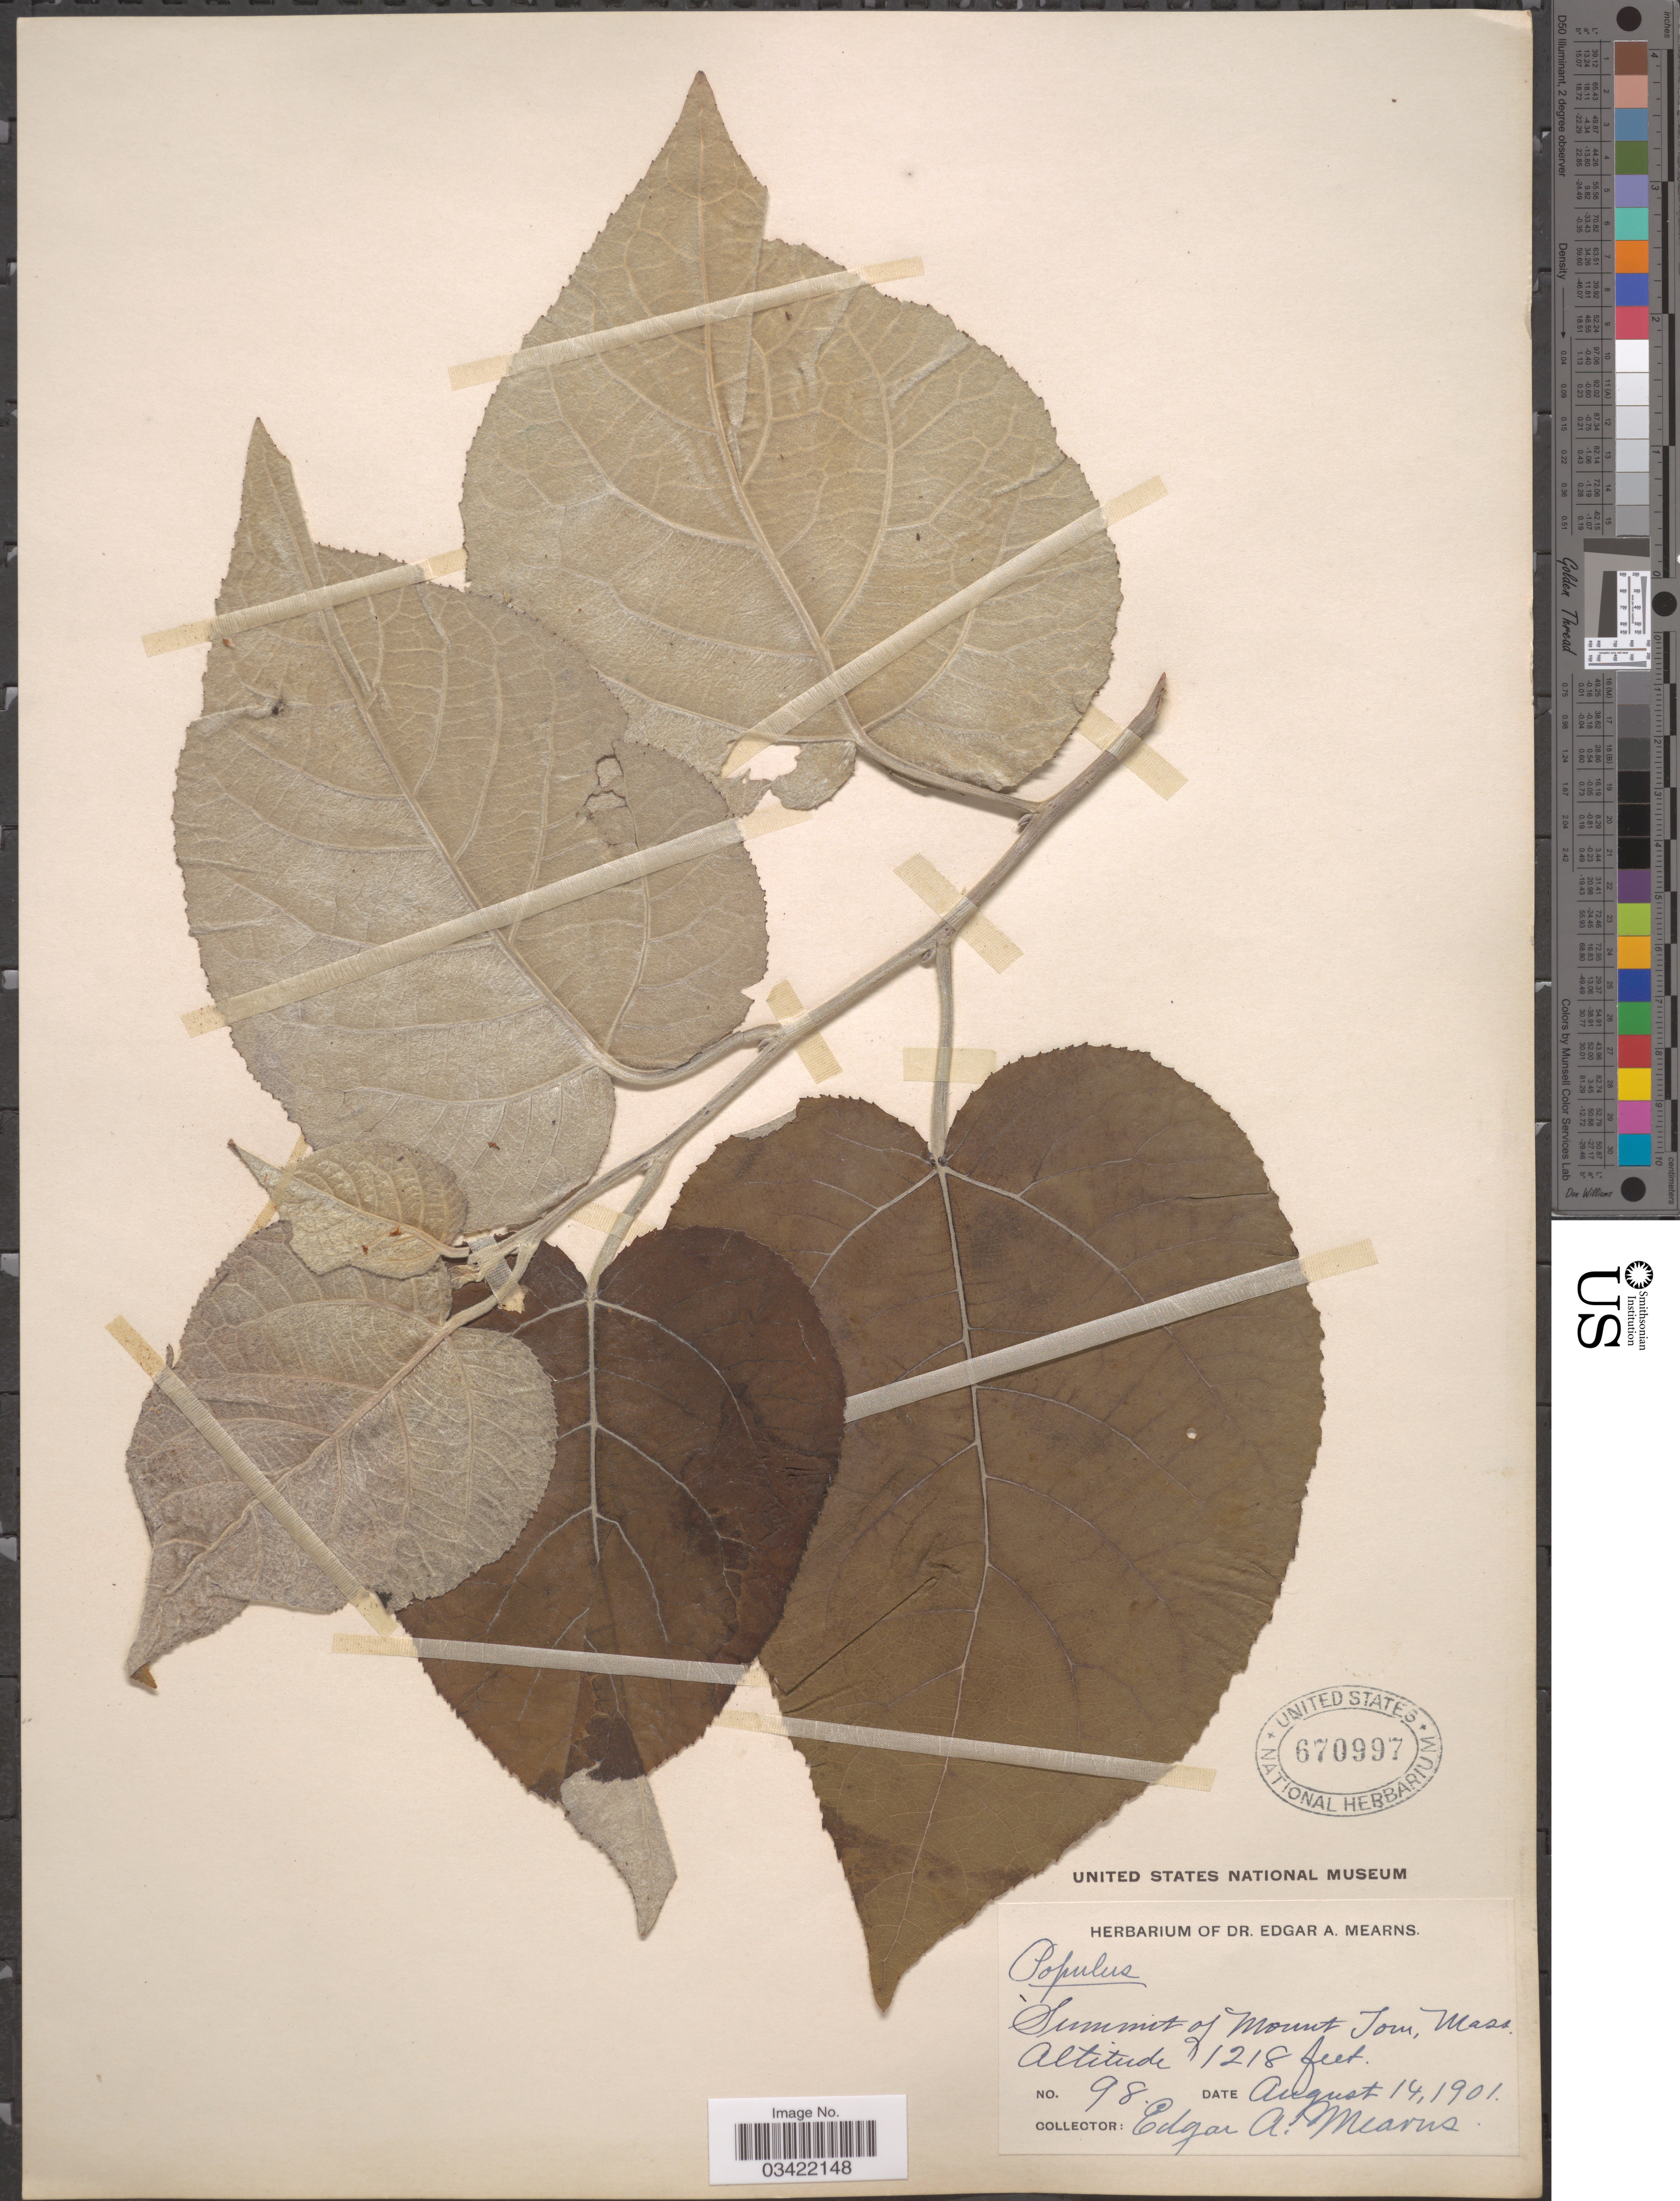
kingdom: Plantae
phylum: Tracheophyta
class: Magnoliopsida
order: Malpighiales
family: Salicaceae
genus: Populus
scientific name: Populus grandidentata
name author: Michx.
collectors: E. A. Mearns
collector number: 98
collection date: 1901-08-14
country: United States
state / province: Massachusetts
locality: Summit of Mount Tom.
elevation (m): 371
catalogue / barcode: US 670997